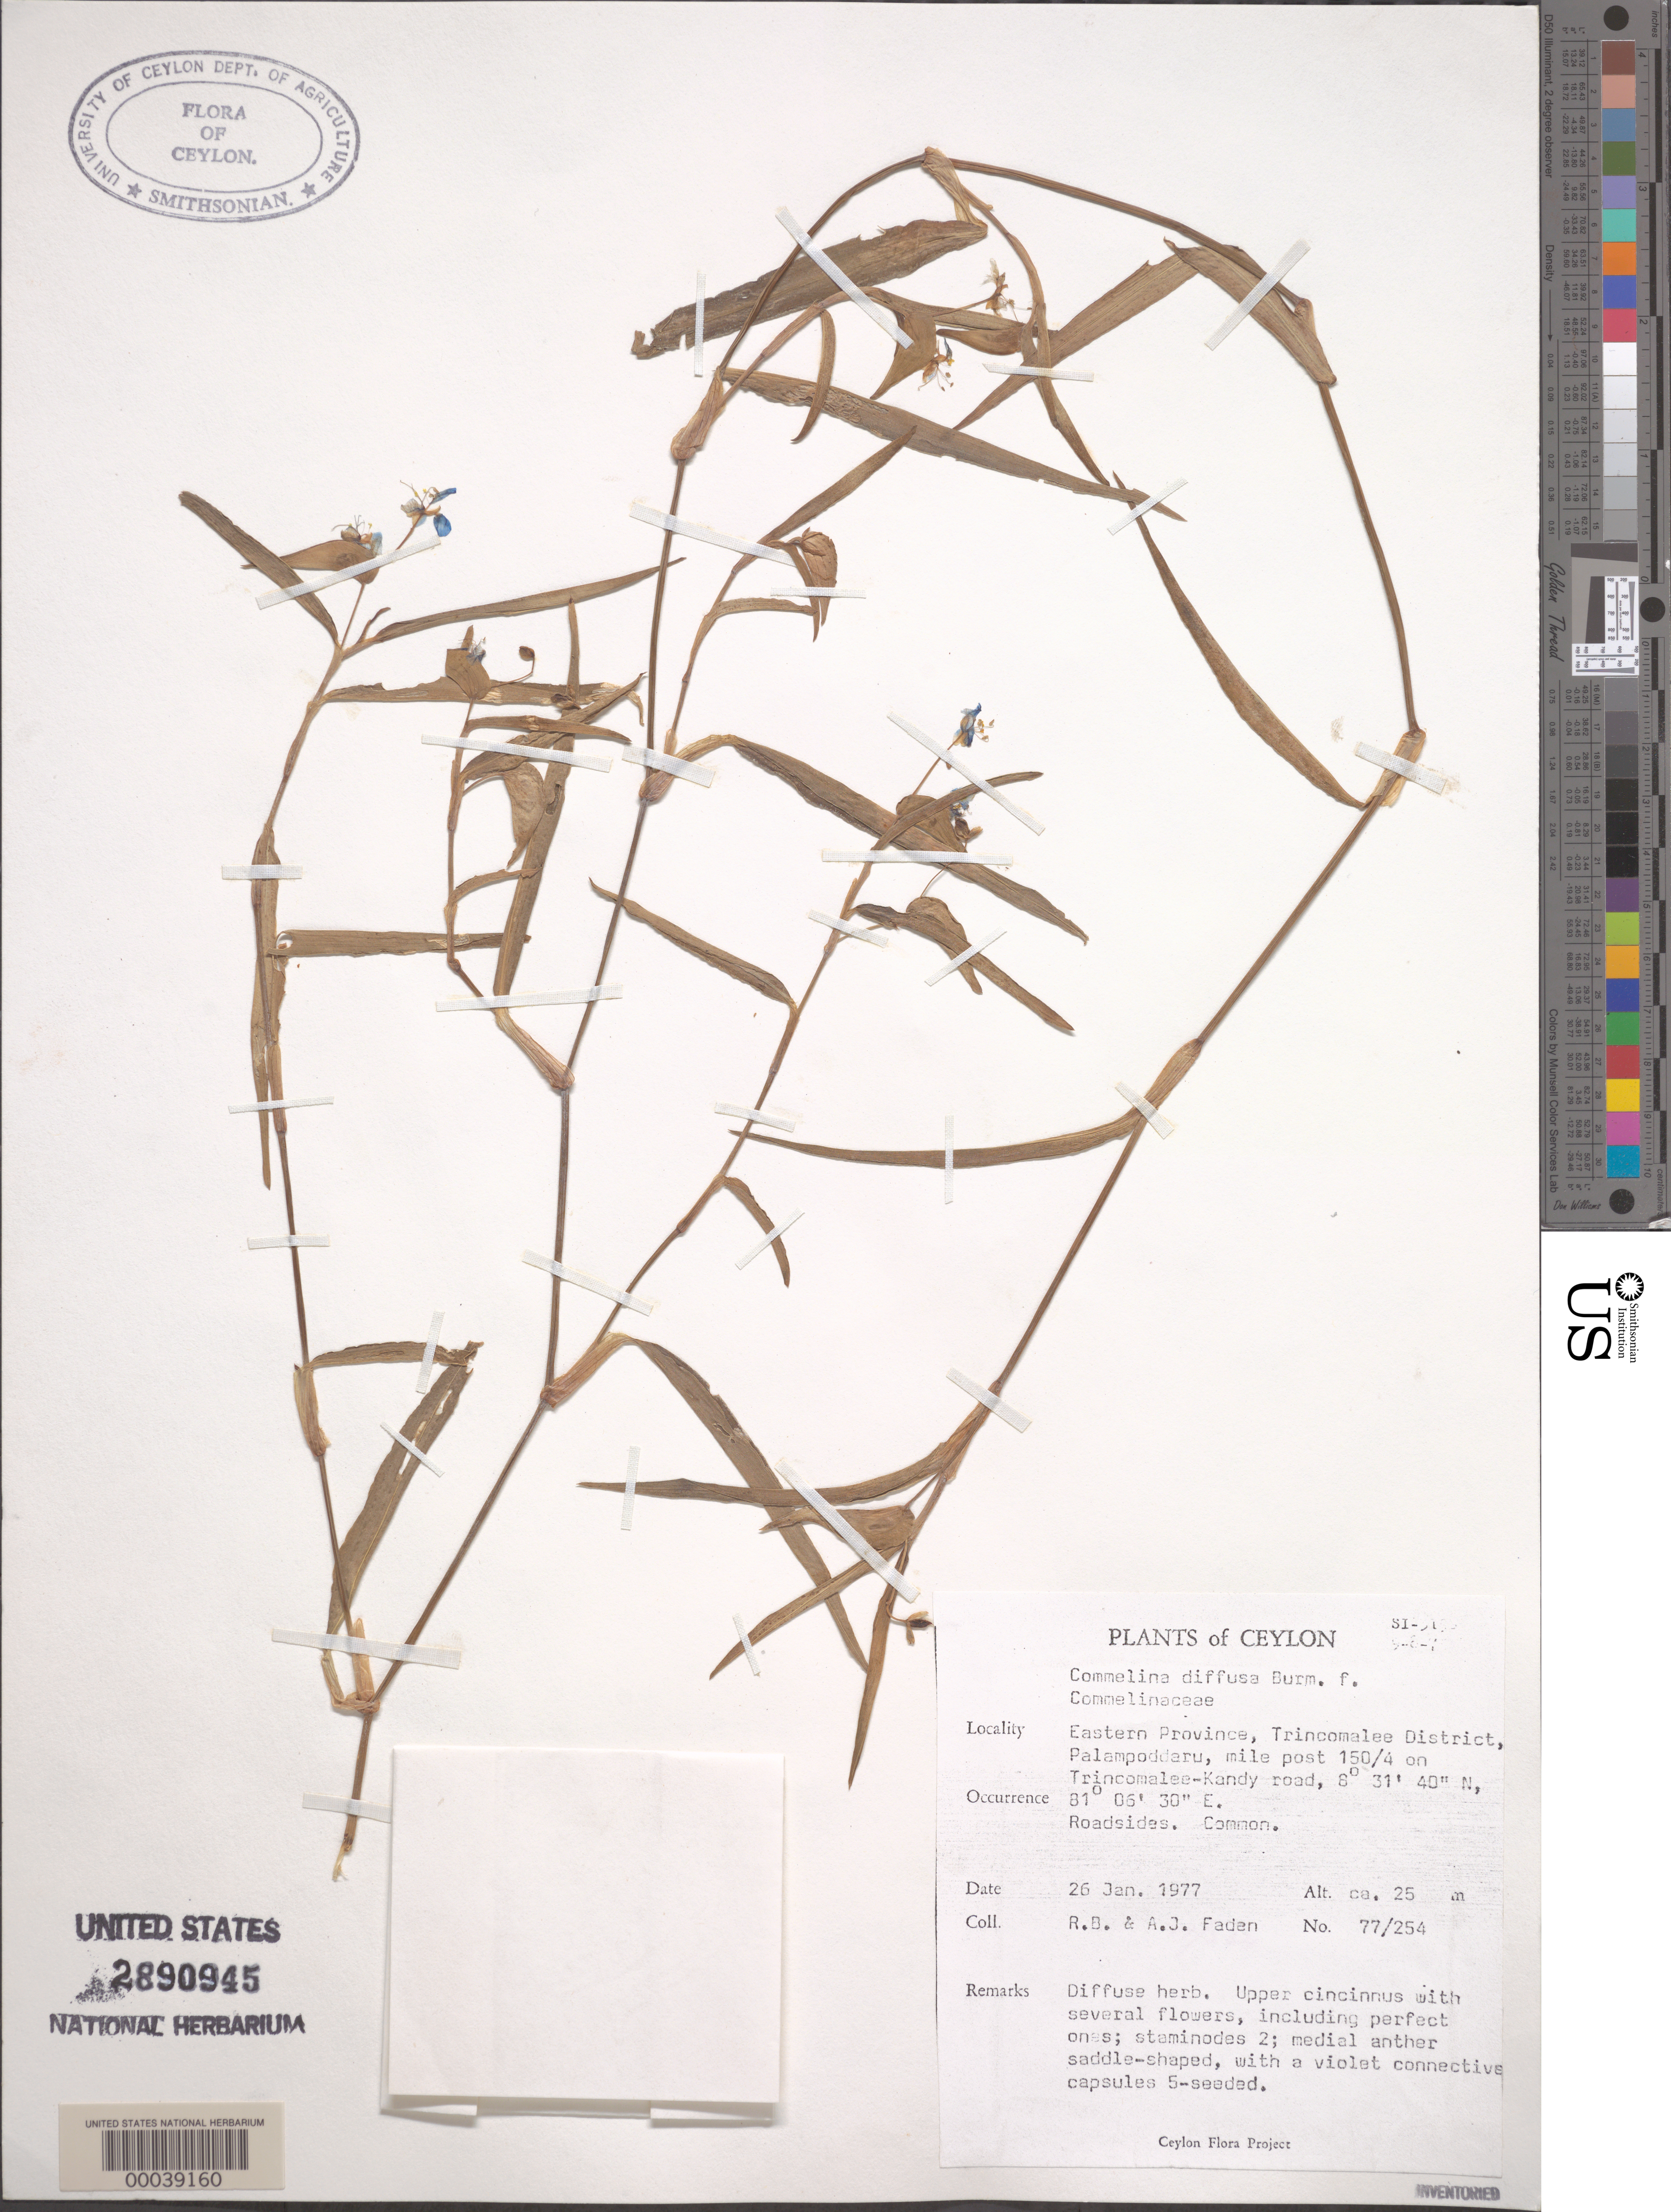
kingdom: Plantae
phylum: Tracheophyta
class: Liliopsida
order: Commelinales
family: Commelinaceae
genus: Commelina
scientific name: Commelina diffusa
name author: Burm. f.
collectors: R. B. Faden & A. J. Faden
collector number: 77/254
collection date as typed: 26 Jan 1977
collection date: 1977-01-26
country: Sri Lanka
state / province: Eastern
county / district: Trincomalee Dist.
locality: Palampoddaru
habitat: Roadsides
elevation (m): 25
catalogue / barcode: US 2890945